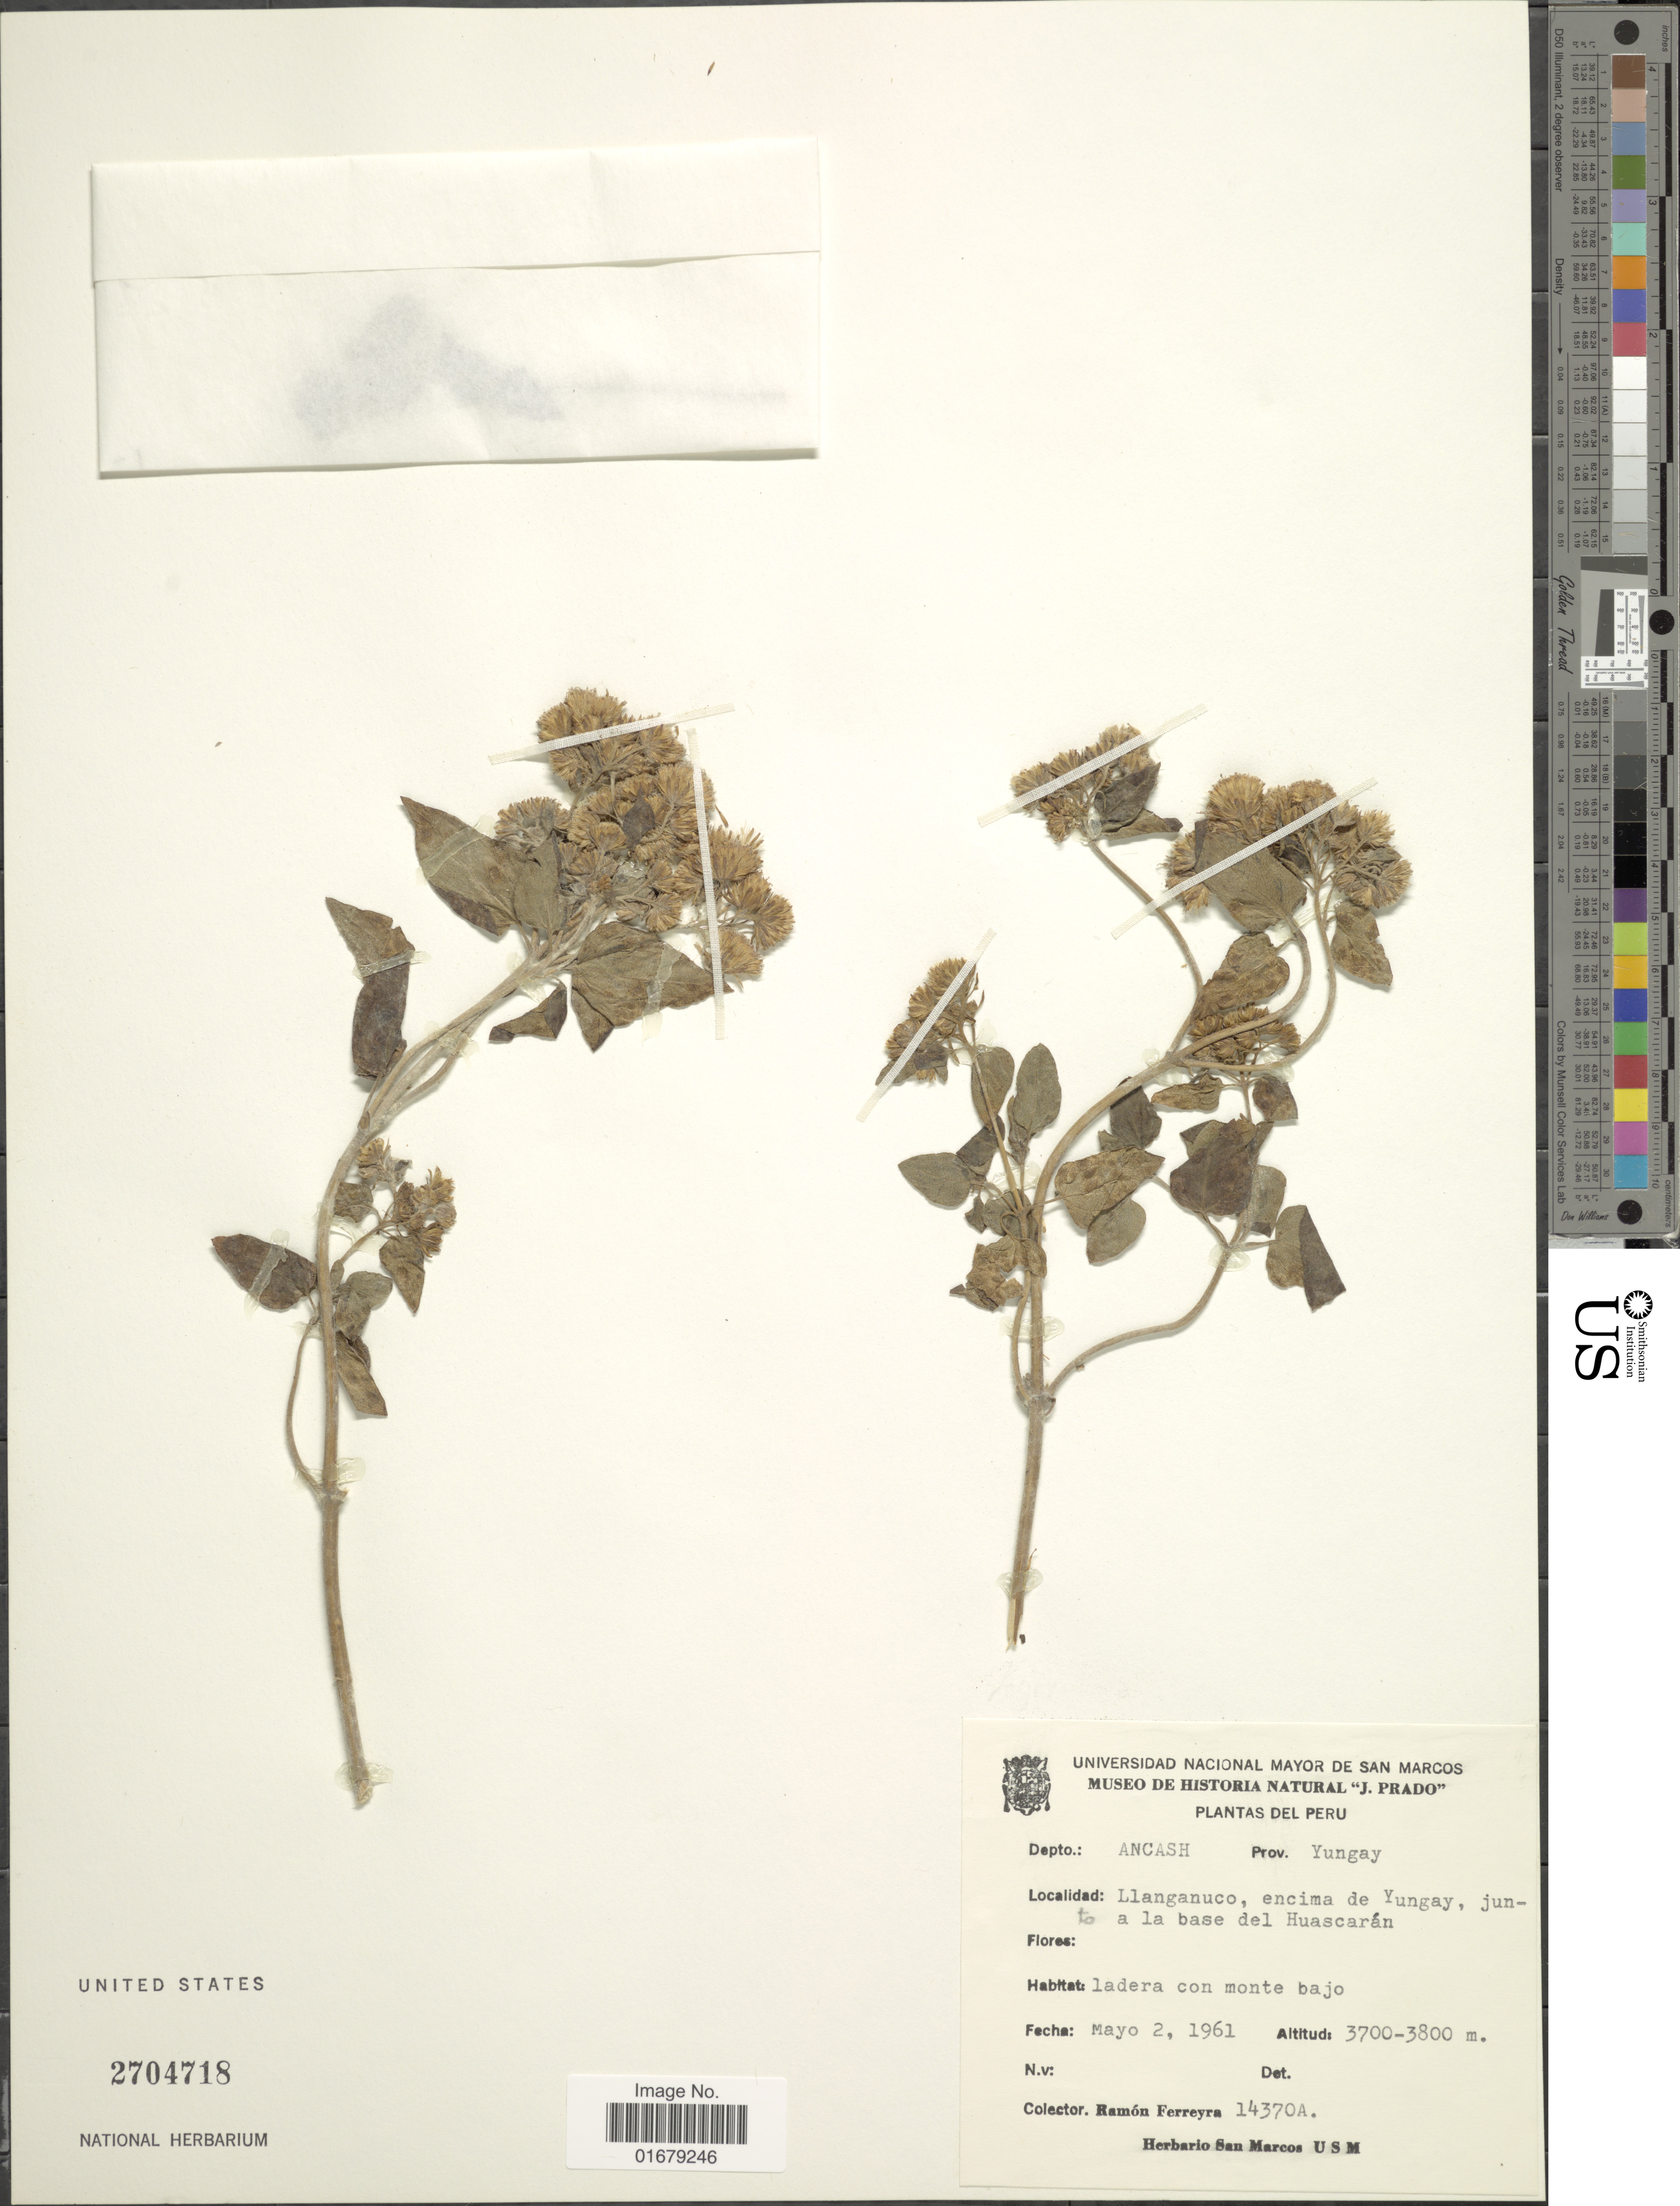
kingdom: Plantae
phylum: Tracheophyta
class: Magnoliopsida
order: Asterales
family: Asteraceae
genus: Kaunia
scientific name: Kaunia sp.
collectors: R. A. Ferreyra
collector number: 14370A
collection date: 1961-05-02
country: Peru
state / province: Ancash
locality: Ancash, Prov. Yungay, Llanganuco, encima de Yungay, junto a la base del Huascaran.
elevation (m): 3700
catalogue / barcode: US 2704718